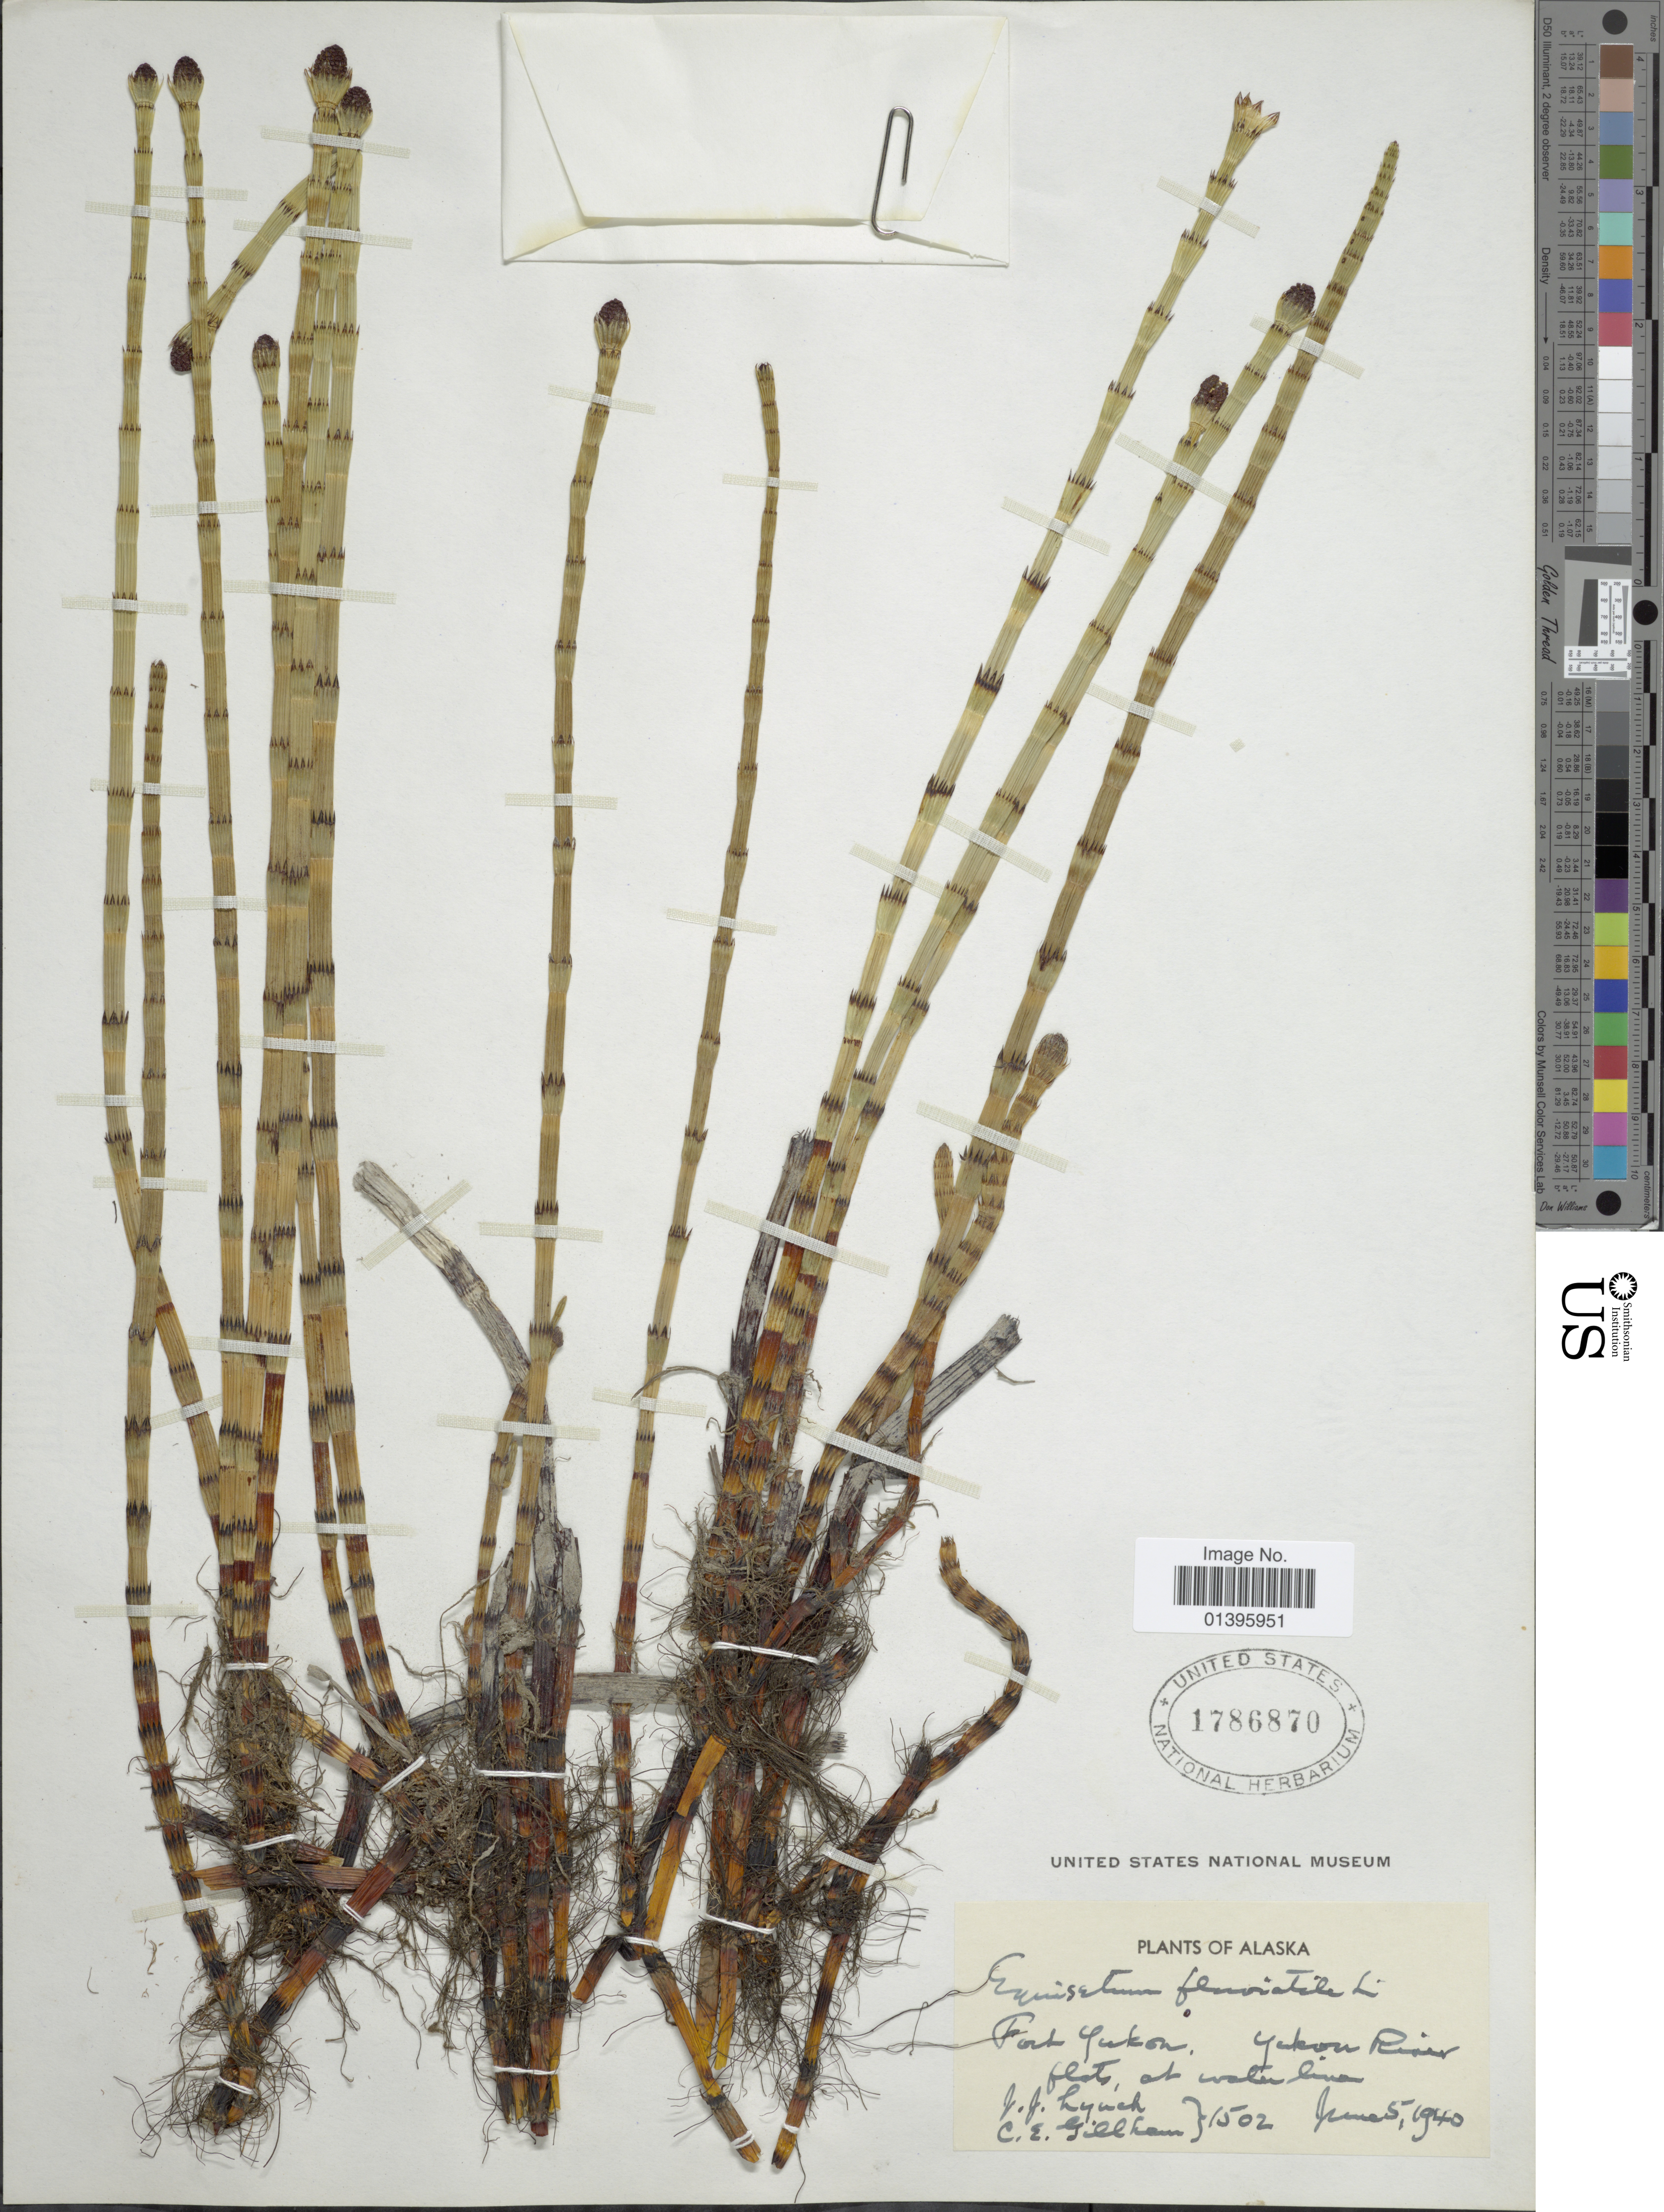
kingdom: Plantae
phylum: Tracheophyta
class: Polypodiopsida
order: Equisetales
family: Equisetaceae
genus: Equisetum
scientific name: Equisetum fluviatile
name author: L.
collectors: J. Lynch & C. Gillham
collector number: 1502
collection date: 1940-06-05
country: United States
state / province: Alaska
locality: Fort Yukon. Yukon River flats, at water line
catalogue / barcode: US 1786870